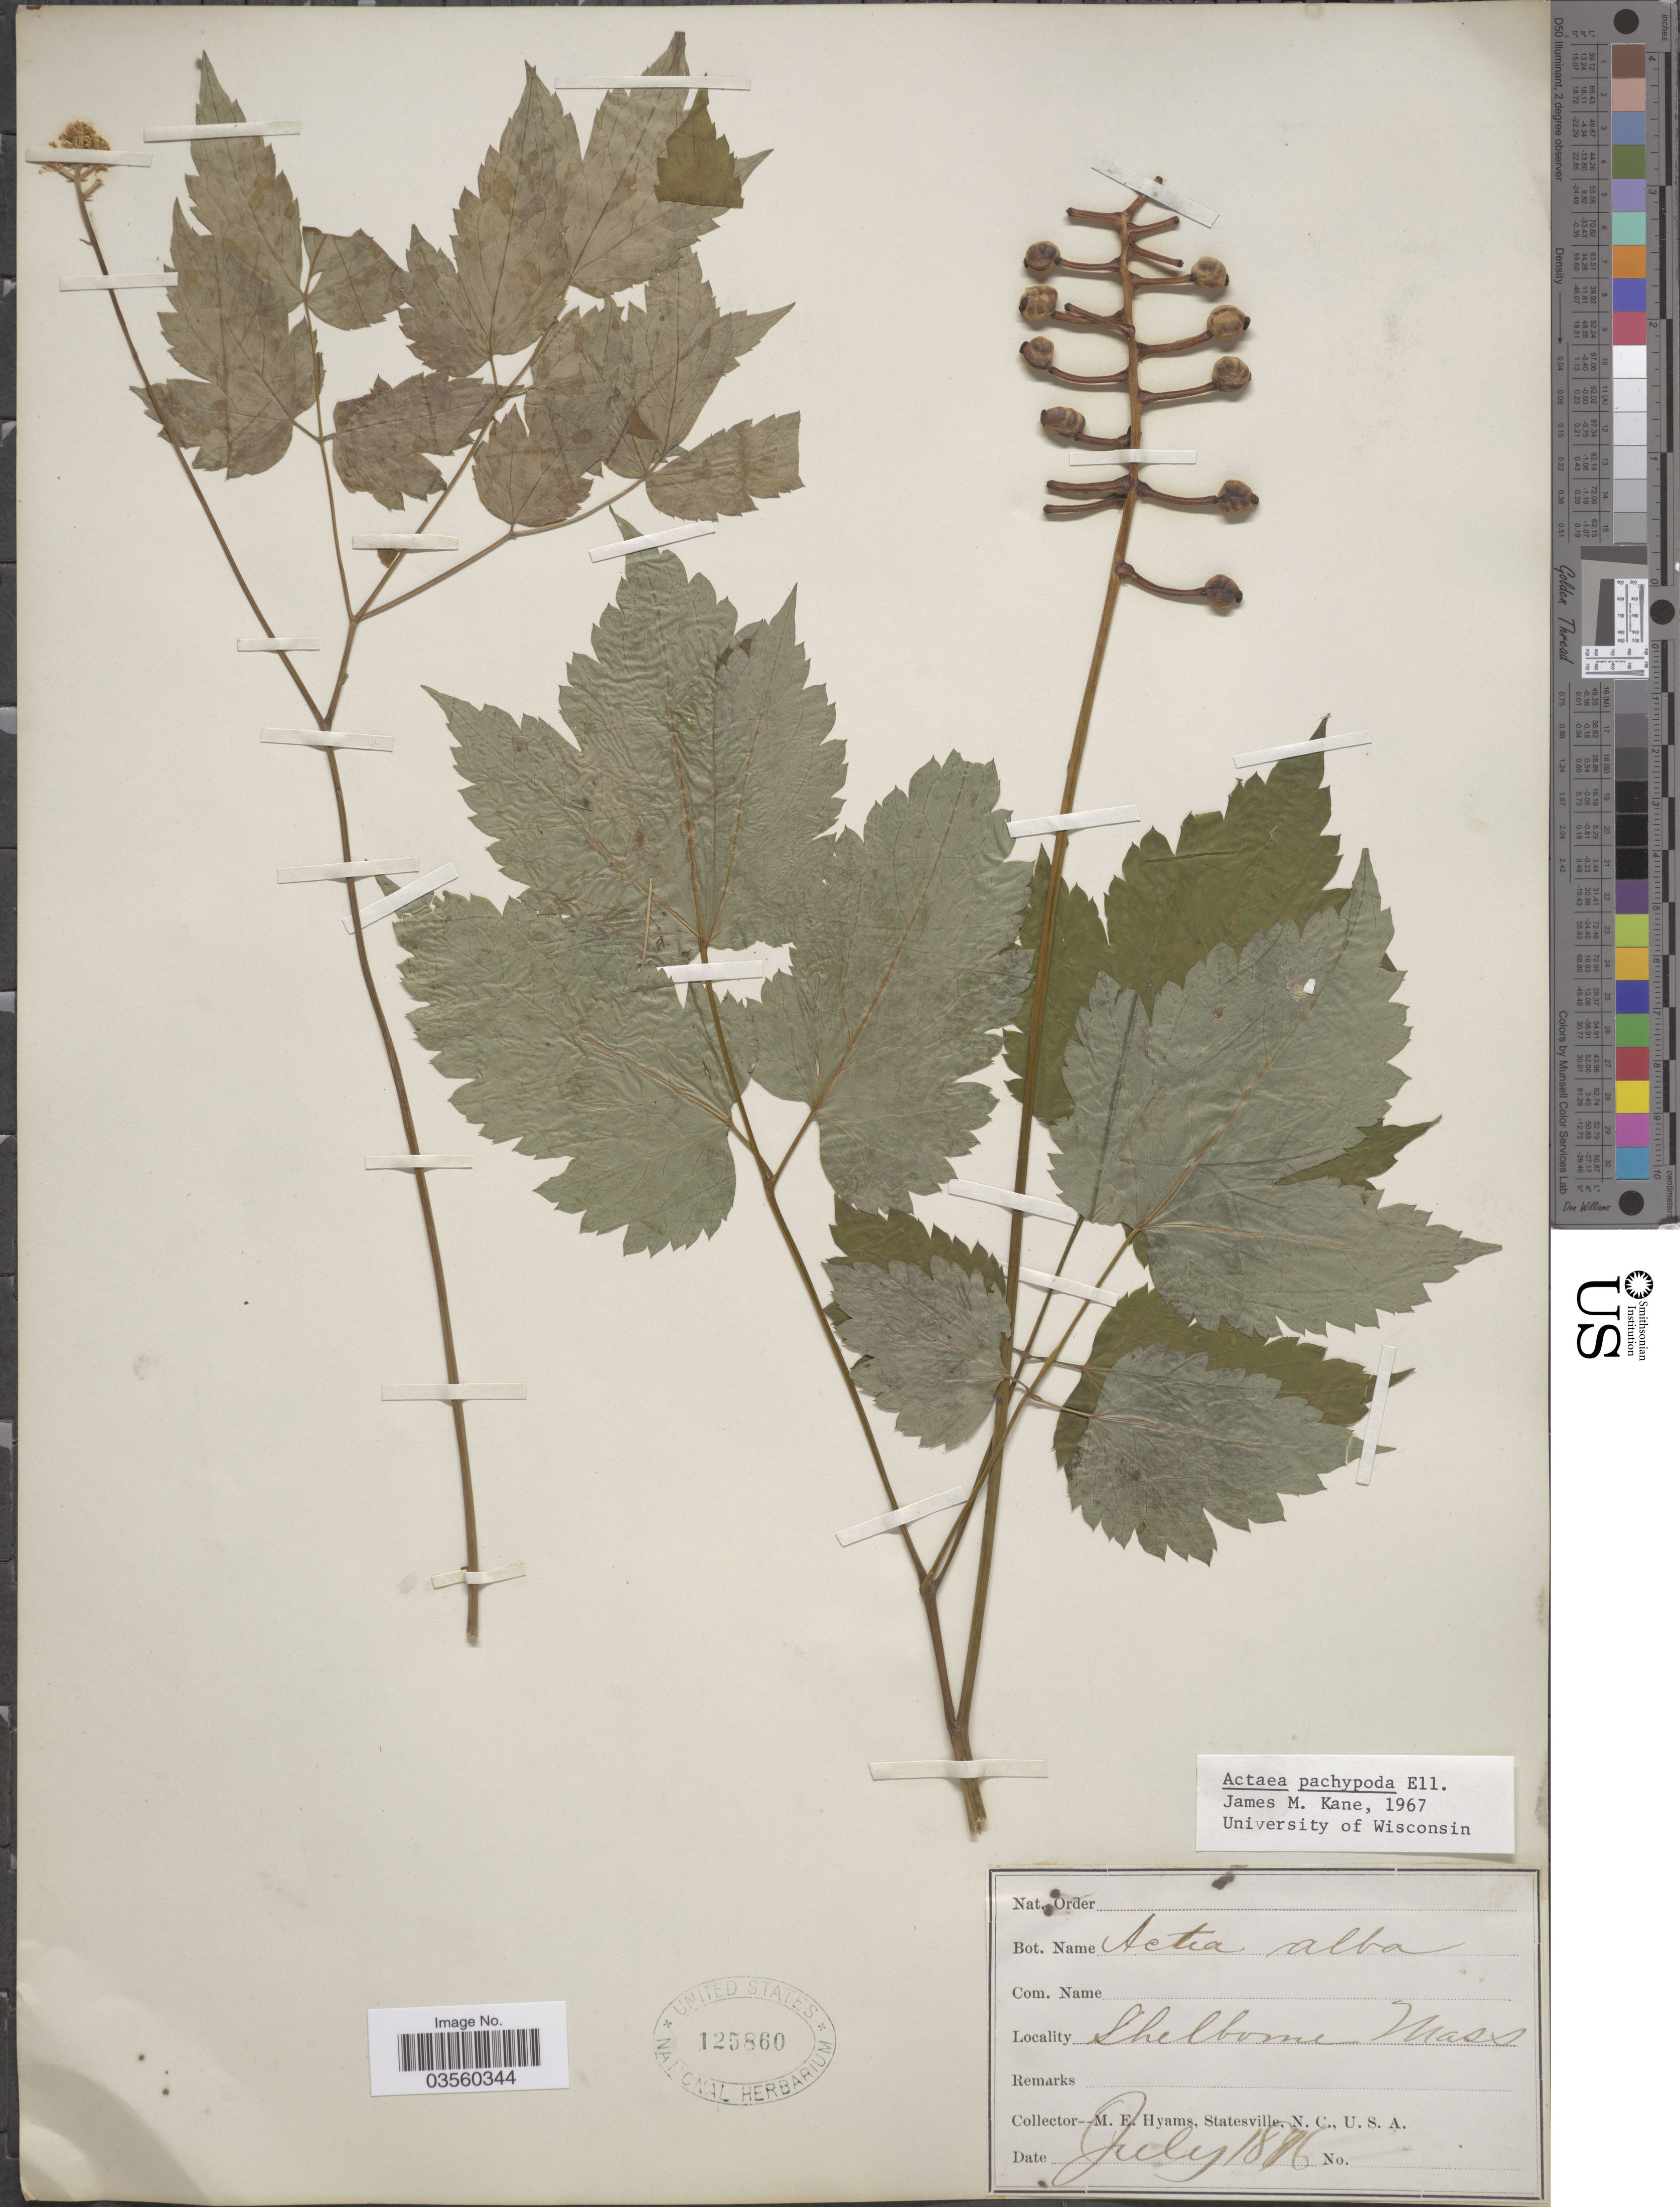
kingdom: Plantae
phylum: Tracheophyta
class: Magnoliopsida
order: Ranunculales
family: Ranunculaceae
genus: Actaea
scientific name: Actaea pachypoda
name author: Elliott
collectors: M. E. Hyams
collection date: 1876-07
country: United States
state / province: Massachusetts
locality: Shelbourne.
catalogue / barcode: US 125860